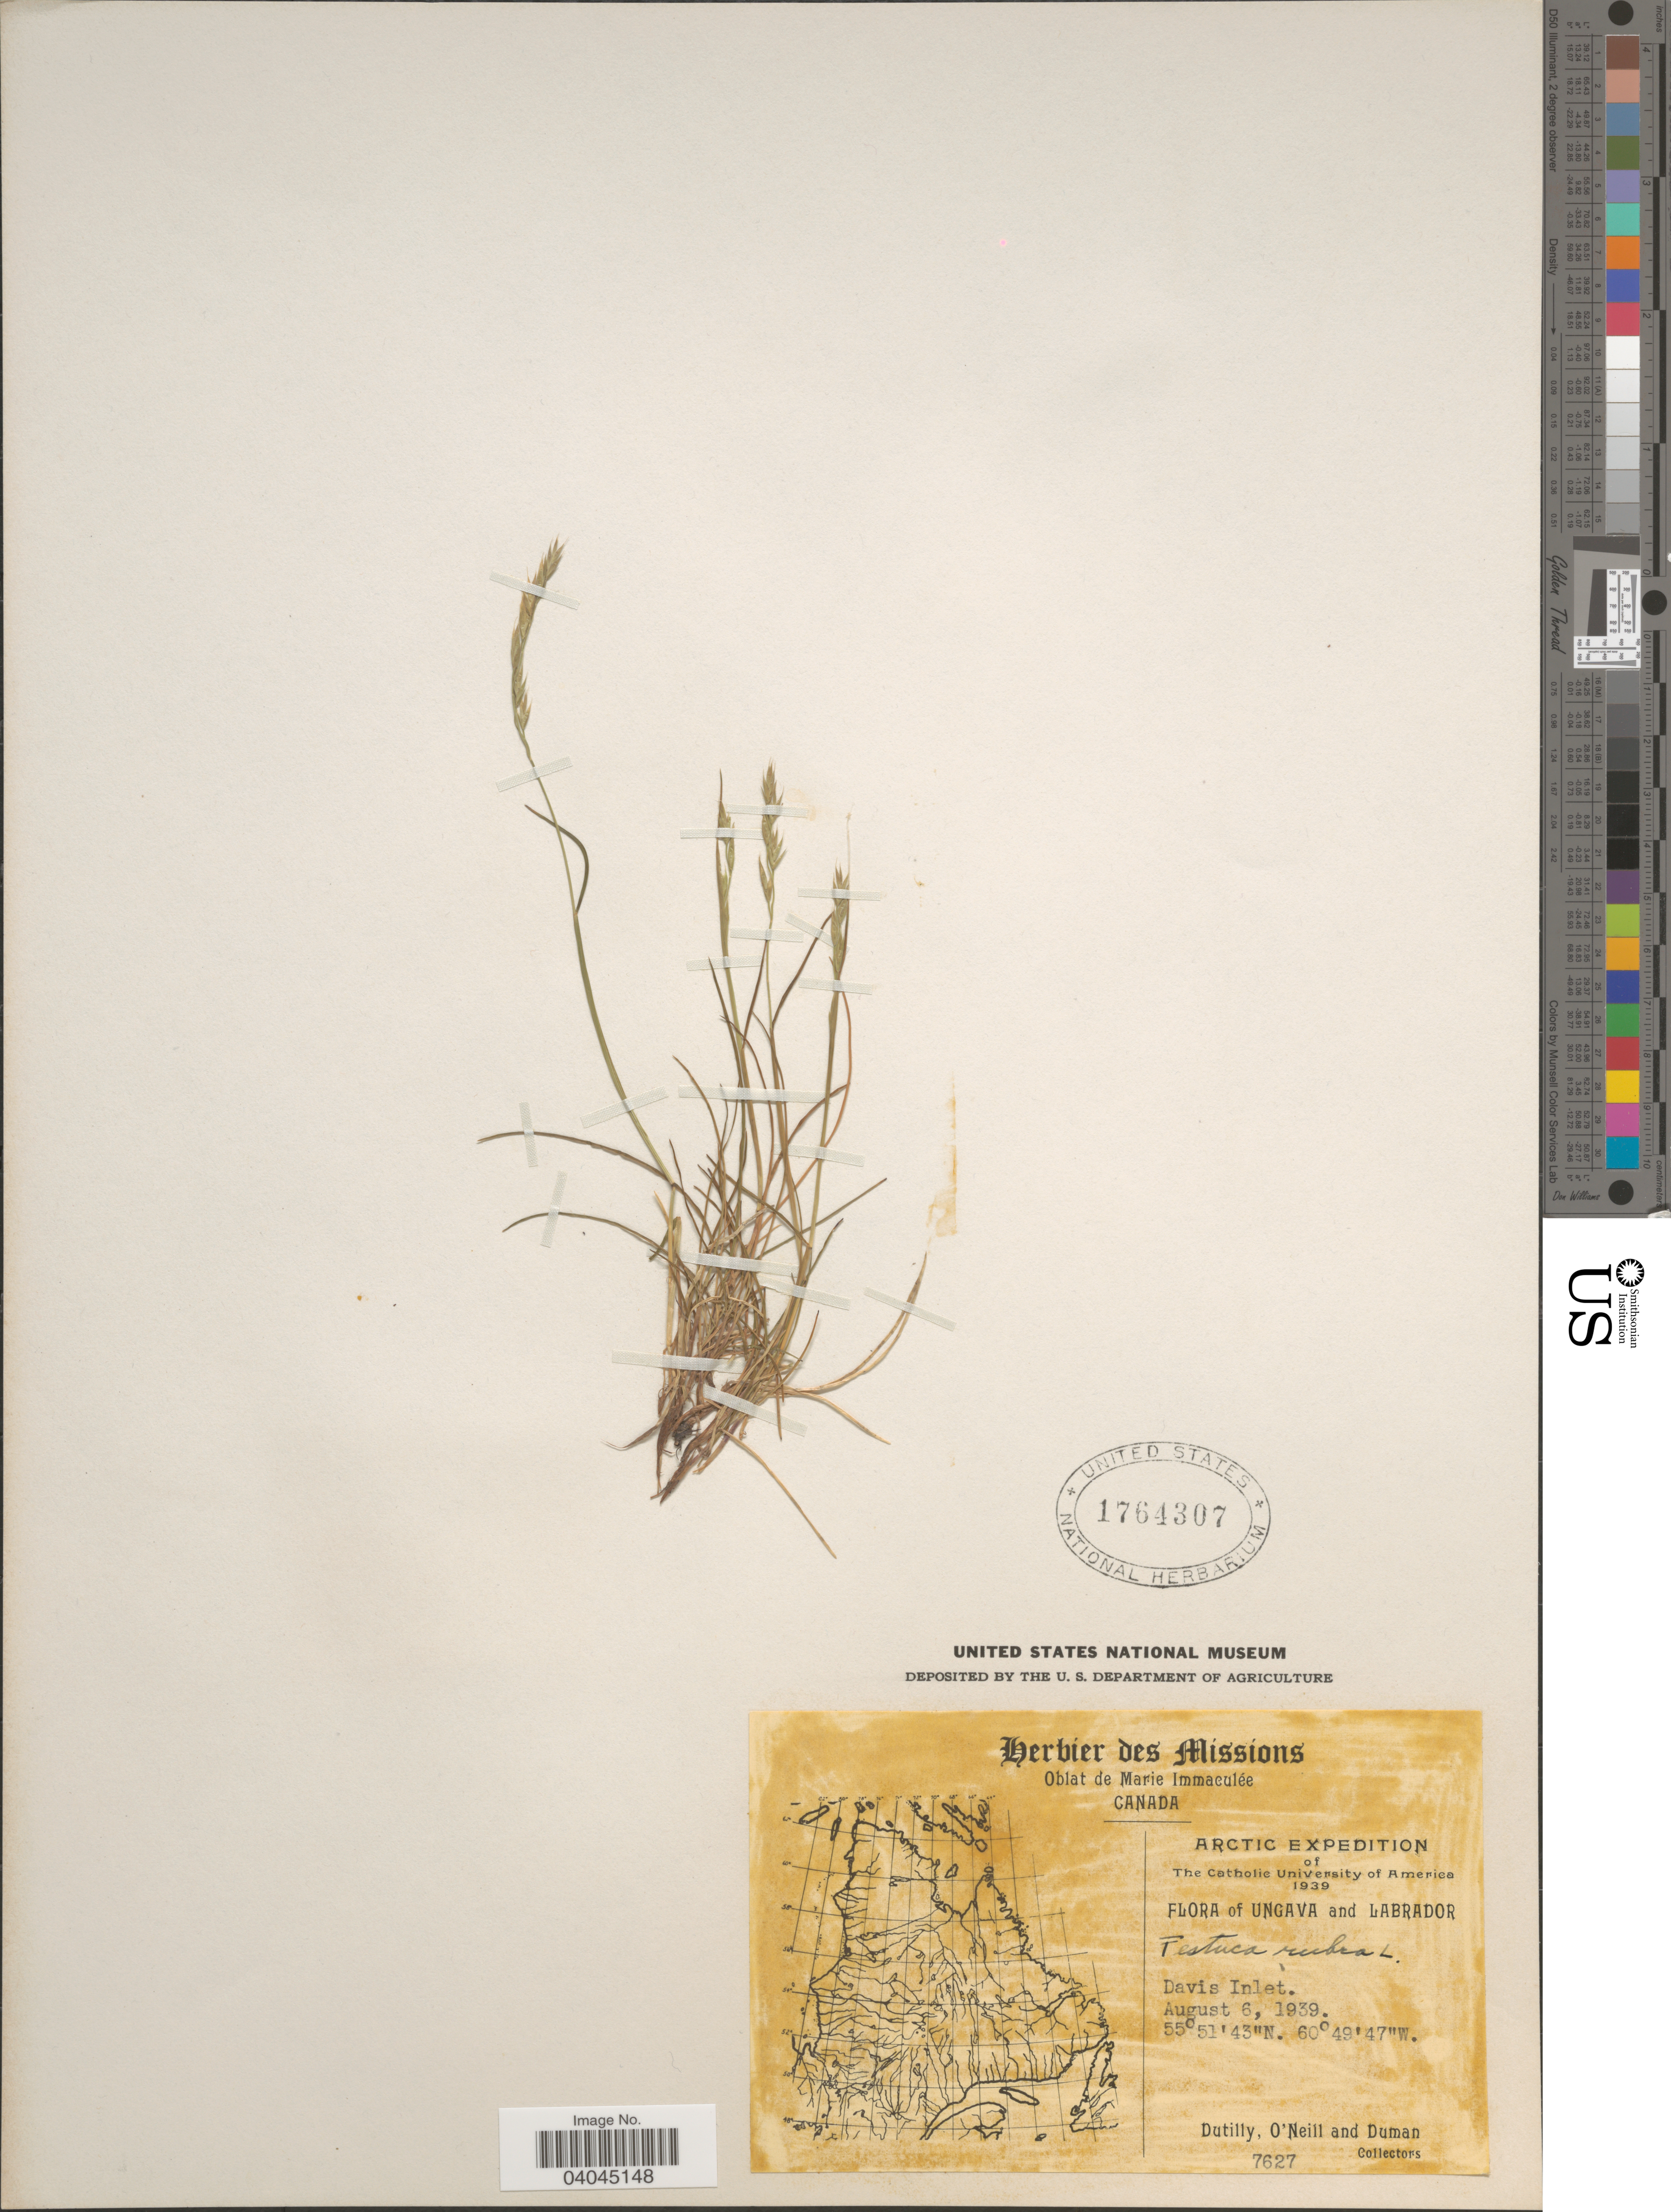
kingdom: Plantae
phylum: Tracheophyta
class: Liliopsida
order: Poales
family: Poaceae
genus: Festuca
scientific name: Festuca rubra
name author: L.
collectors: -. Dutilly, -. O'Neill & -. Duman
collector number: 7627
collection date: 1939-08-06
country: Canada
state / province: Newfoundland and Labrador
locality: Ungava and Labrador. Davis Inlet.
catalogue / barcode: US 1764307